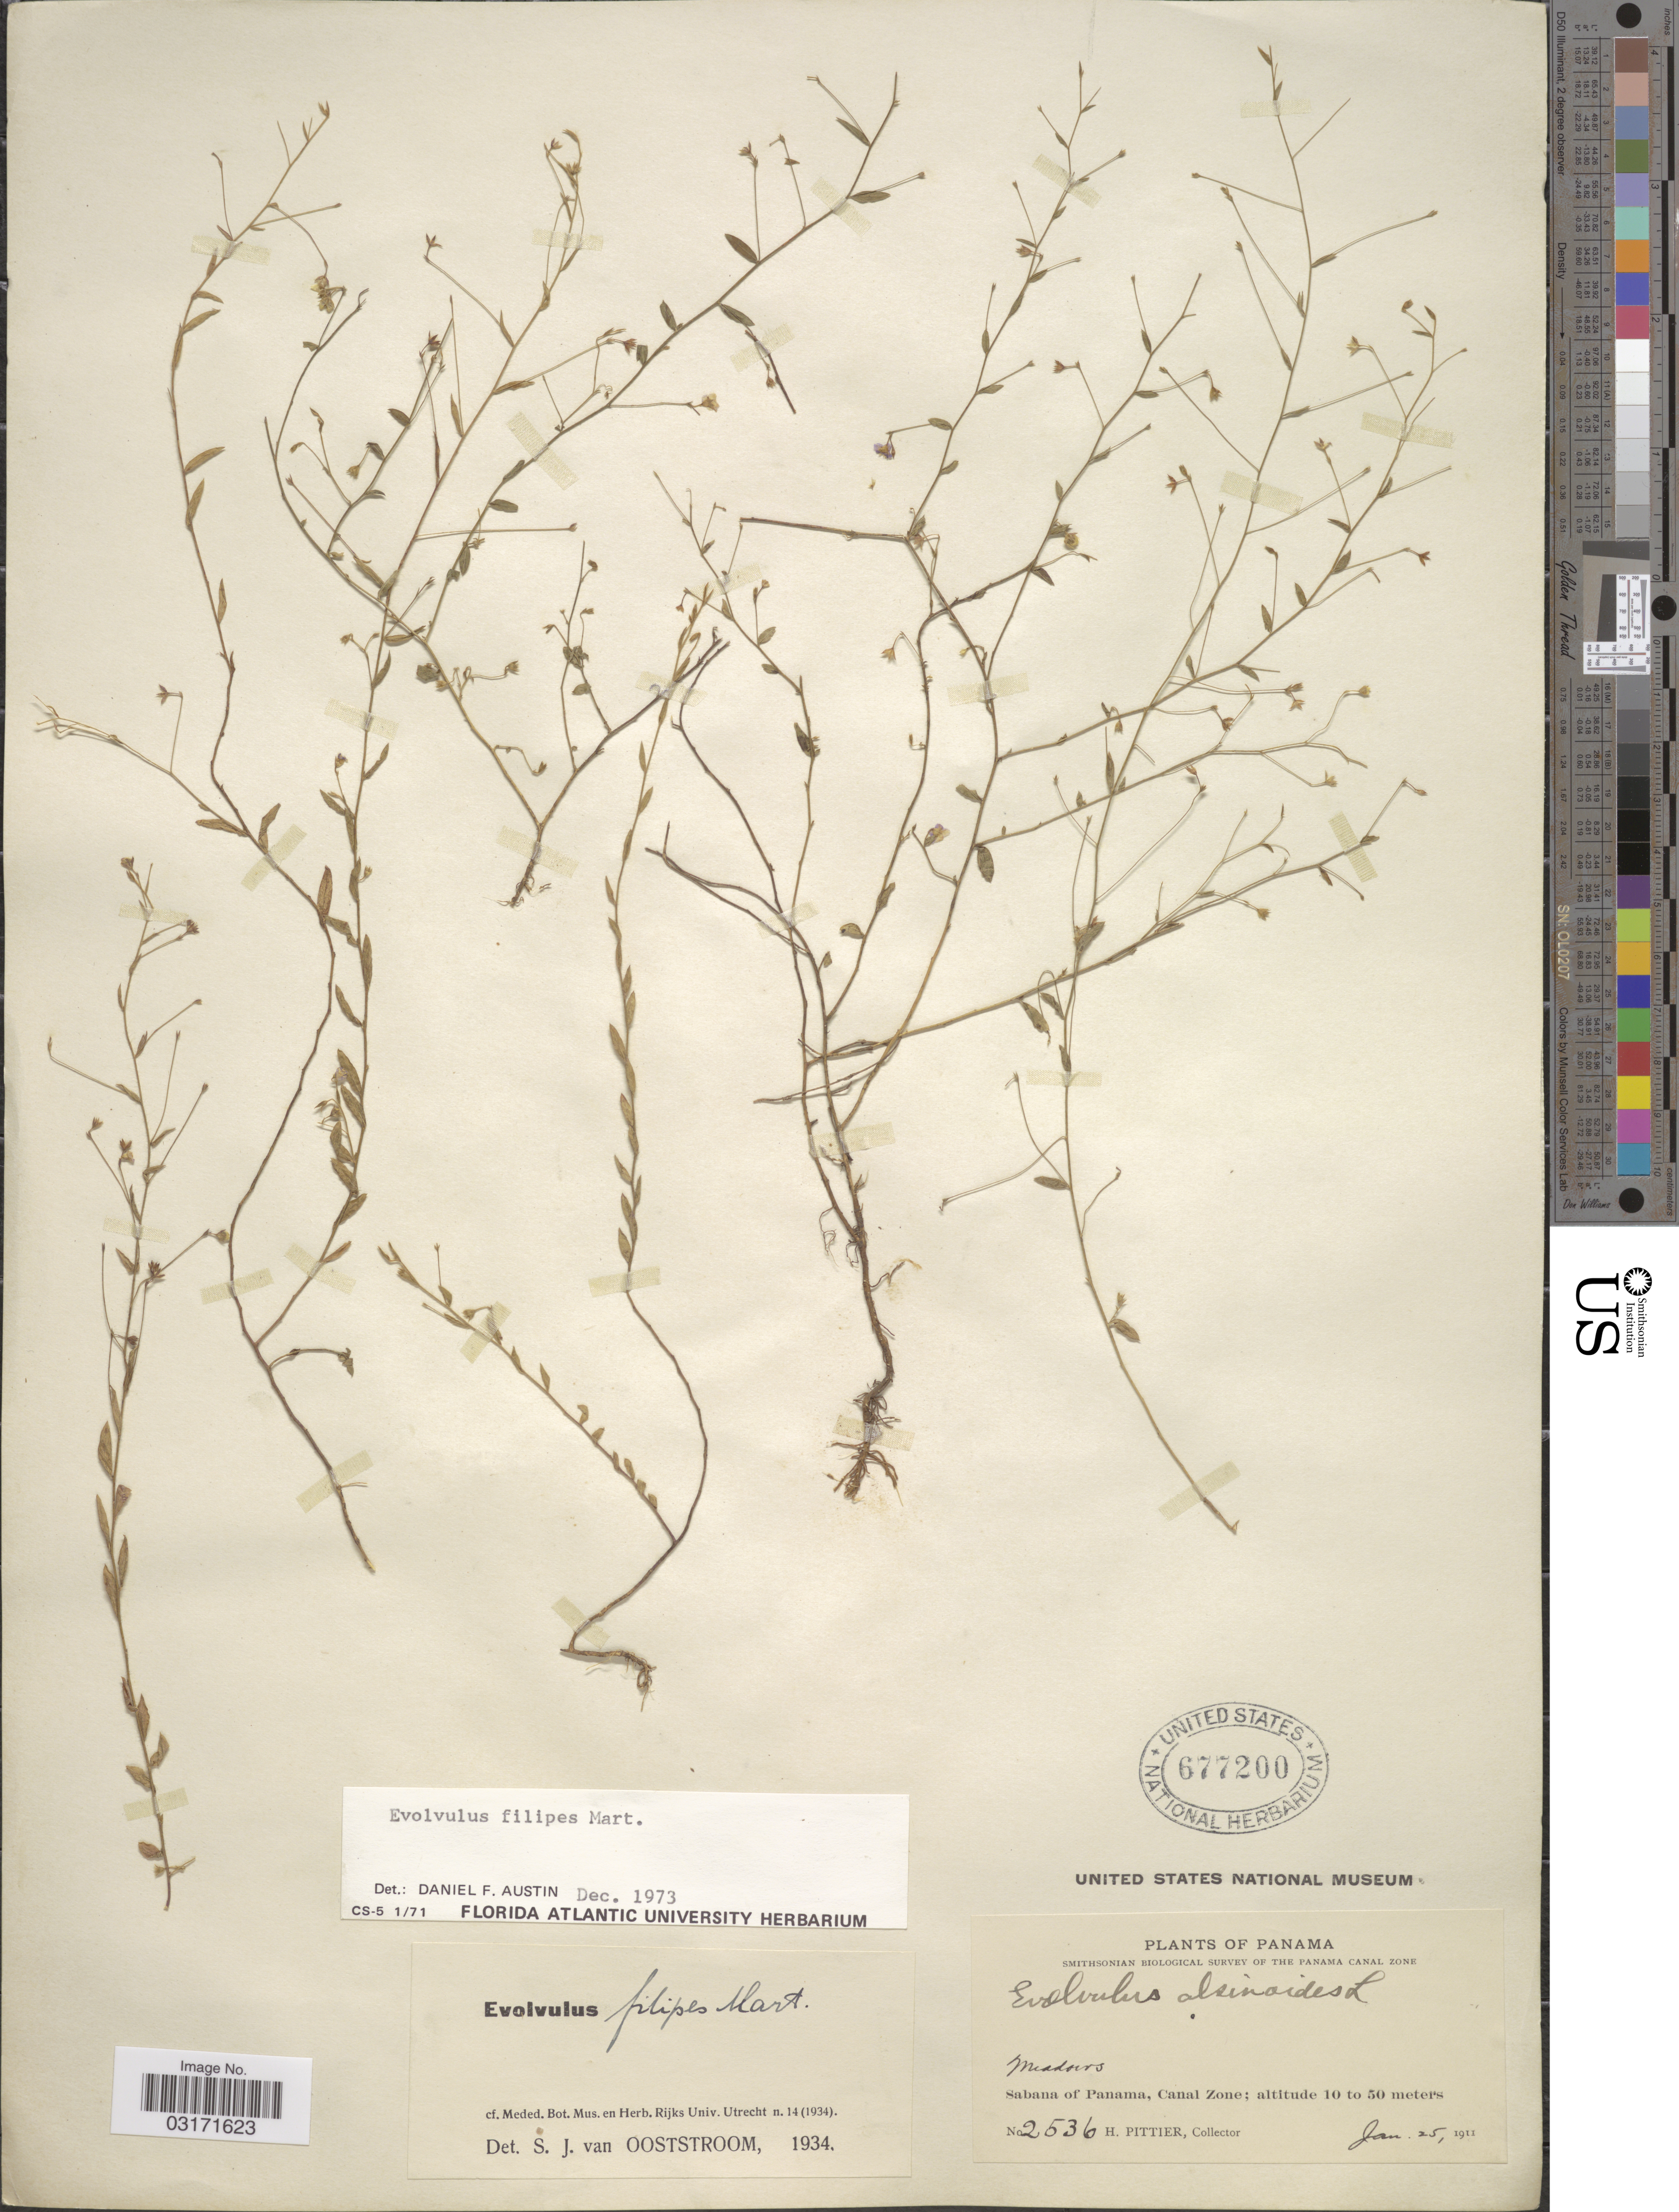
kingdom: Plantae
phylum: Tracheophyta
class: Magnoliopsida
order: Solanales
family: Convolvulaceae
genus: Evolvulus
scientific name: Evolvulus filipes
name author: Mart.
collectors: H. F. Pittier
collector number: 2536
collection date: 1911-01-25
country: Panama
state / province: Colón / Panamá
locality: Sabana of Panama, Canal Zone.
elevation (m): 10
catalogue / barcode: US 677200